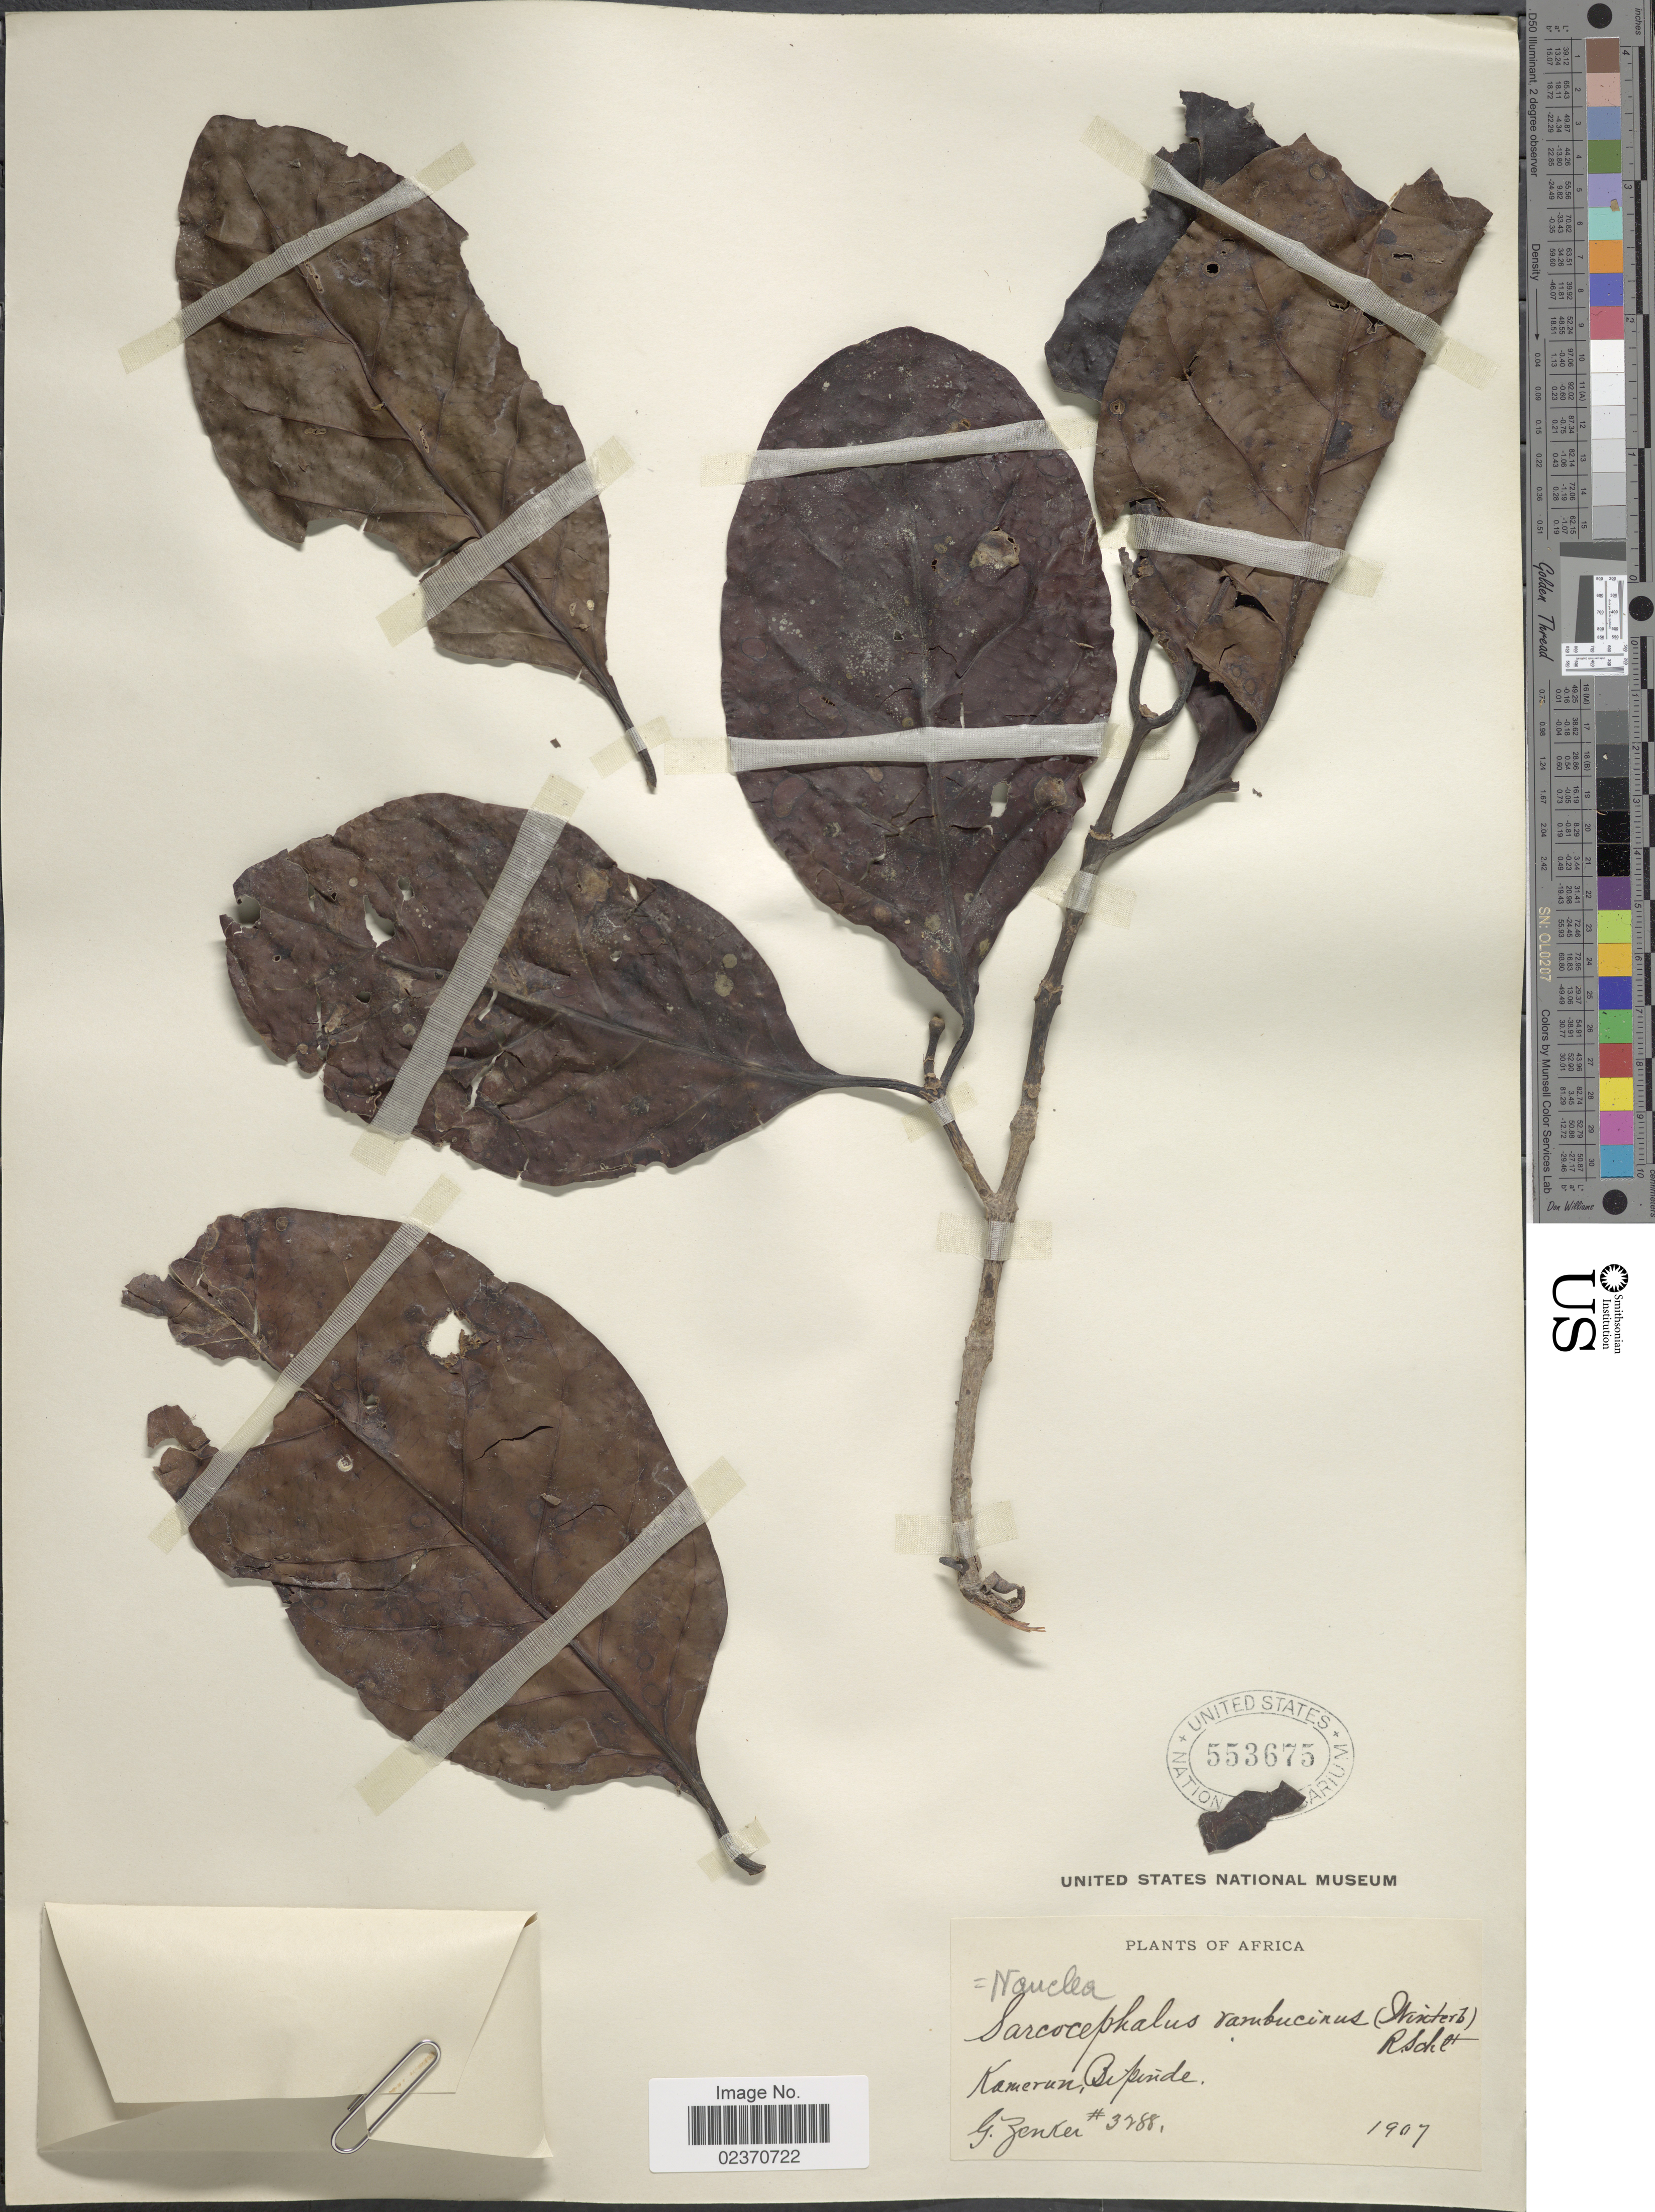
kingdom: Plantae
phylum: Tracheophyta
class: Magnoliopsida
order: Gentianales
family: Rubiaceae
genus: Nauclea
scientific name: Nauclea sambucina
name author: T.Winterb.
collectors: G. A. Zenker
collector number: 3288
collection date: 1907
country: Cameroon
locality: Kamerun, Bipinde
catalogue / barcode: US 553675